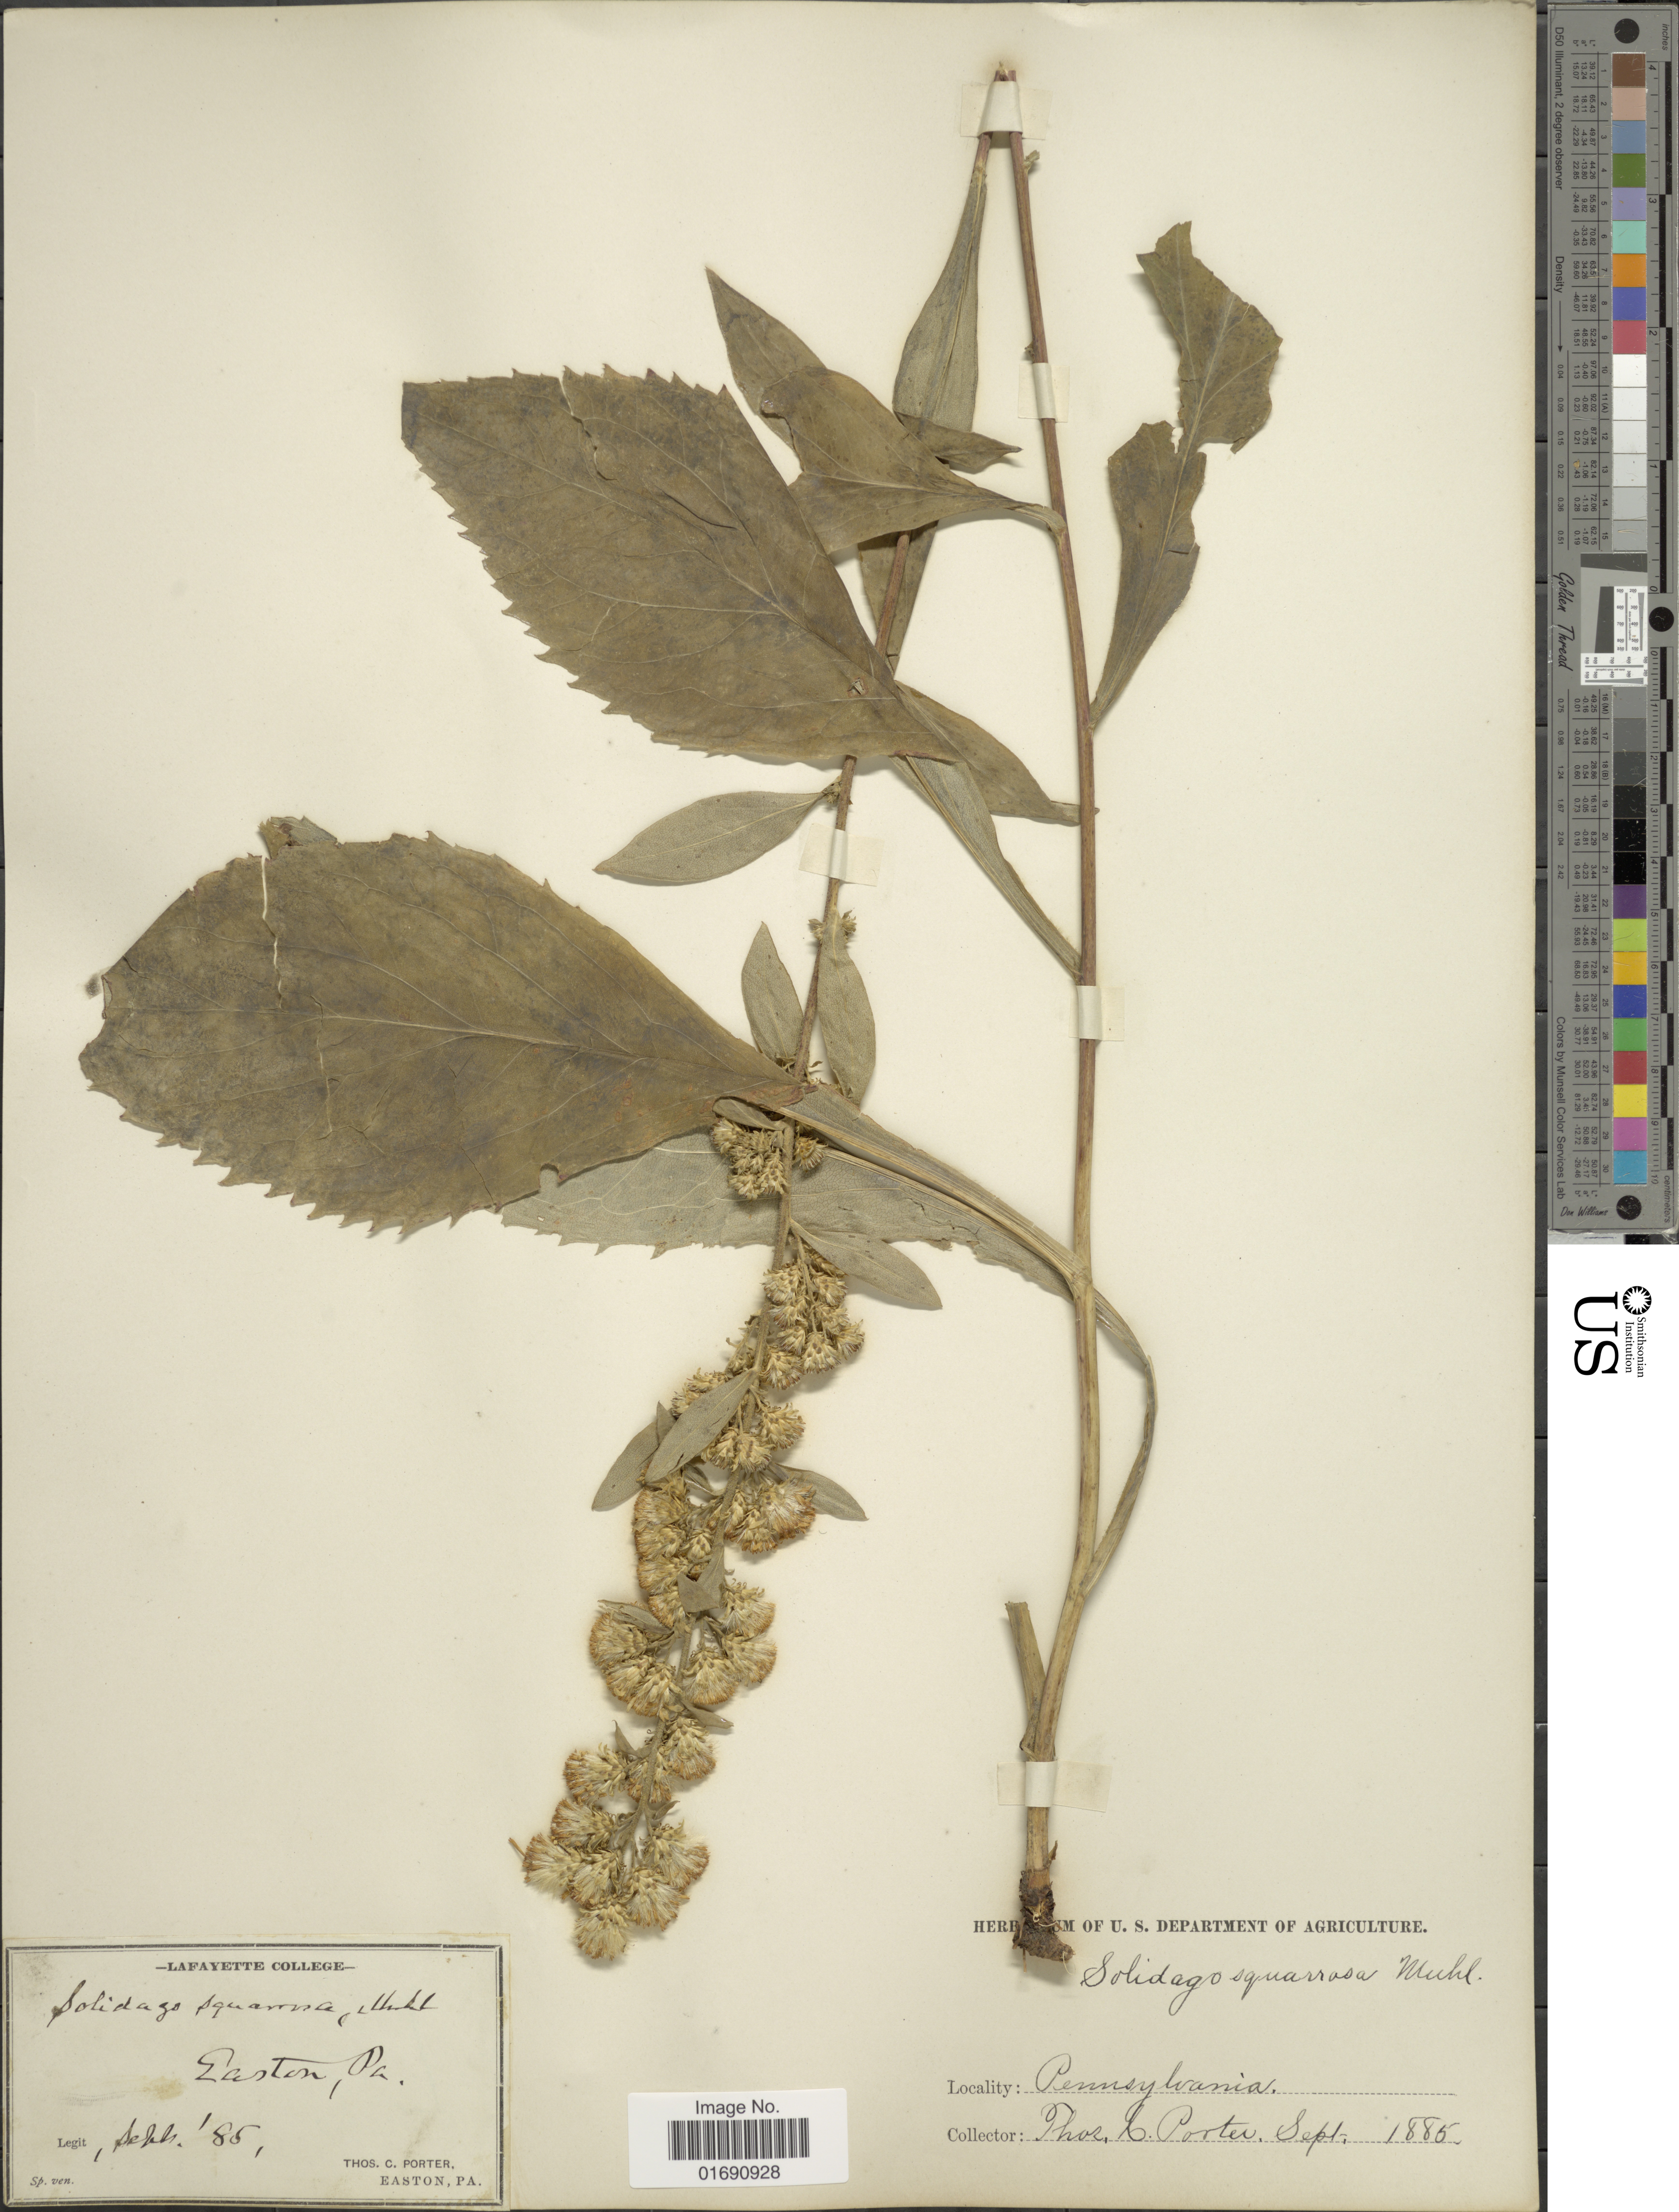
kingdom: Plantae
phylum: Tracheophyta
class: Magnoliopsida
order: Asterales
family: Asteraceae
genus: Solidago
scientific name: Solidago squarrosa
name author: Muhl.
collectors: T. C. Porter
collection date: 1885-09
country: United States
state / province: Pennsylvania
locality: Easton